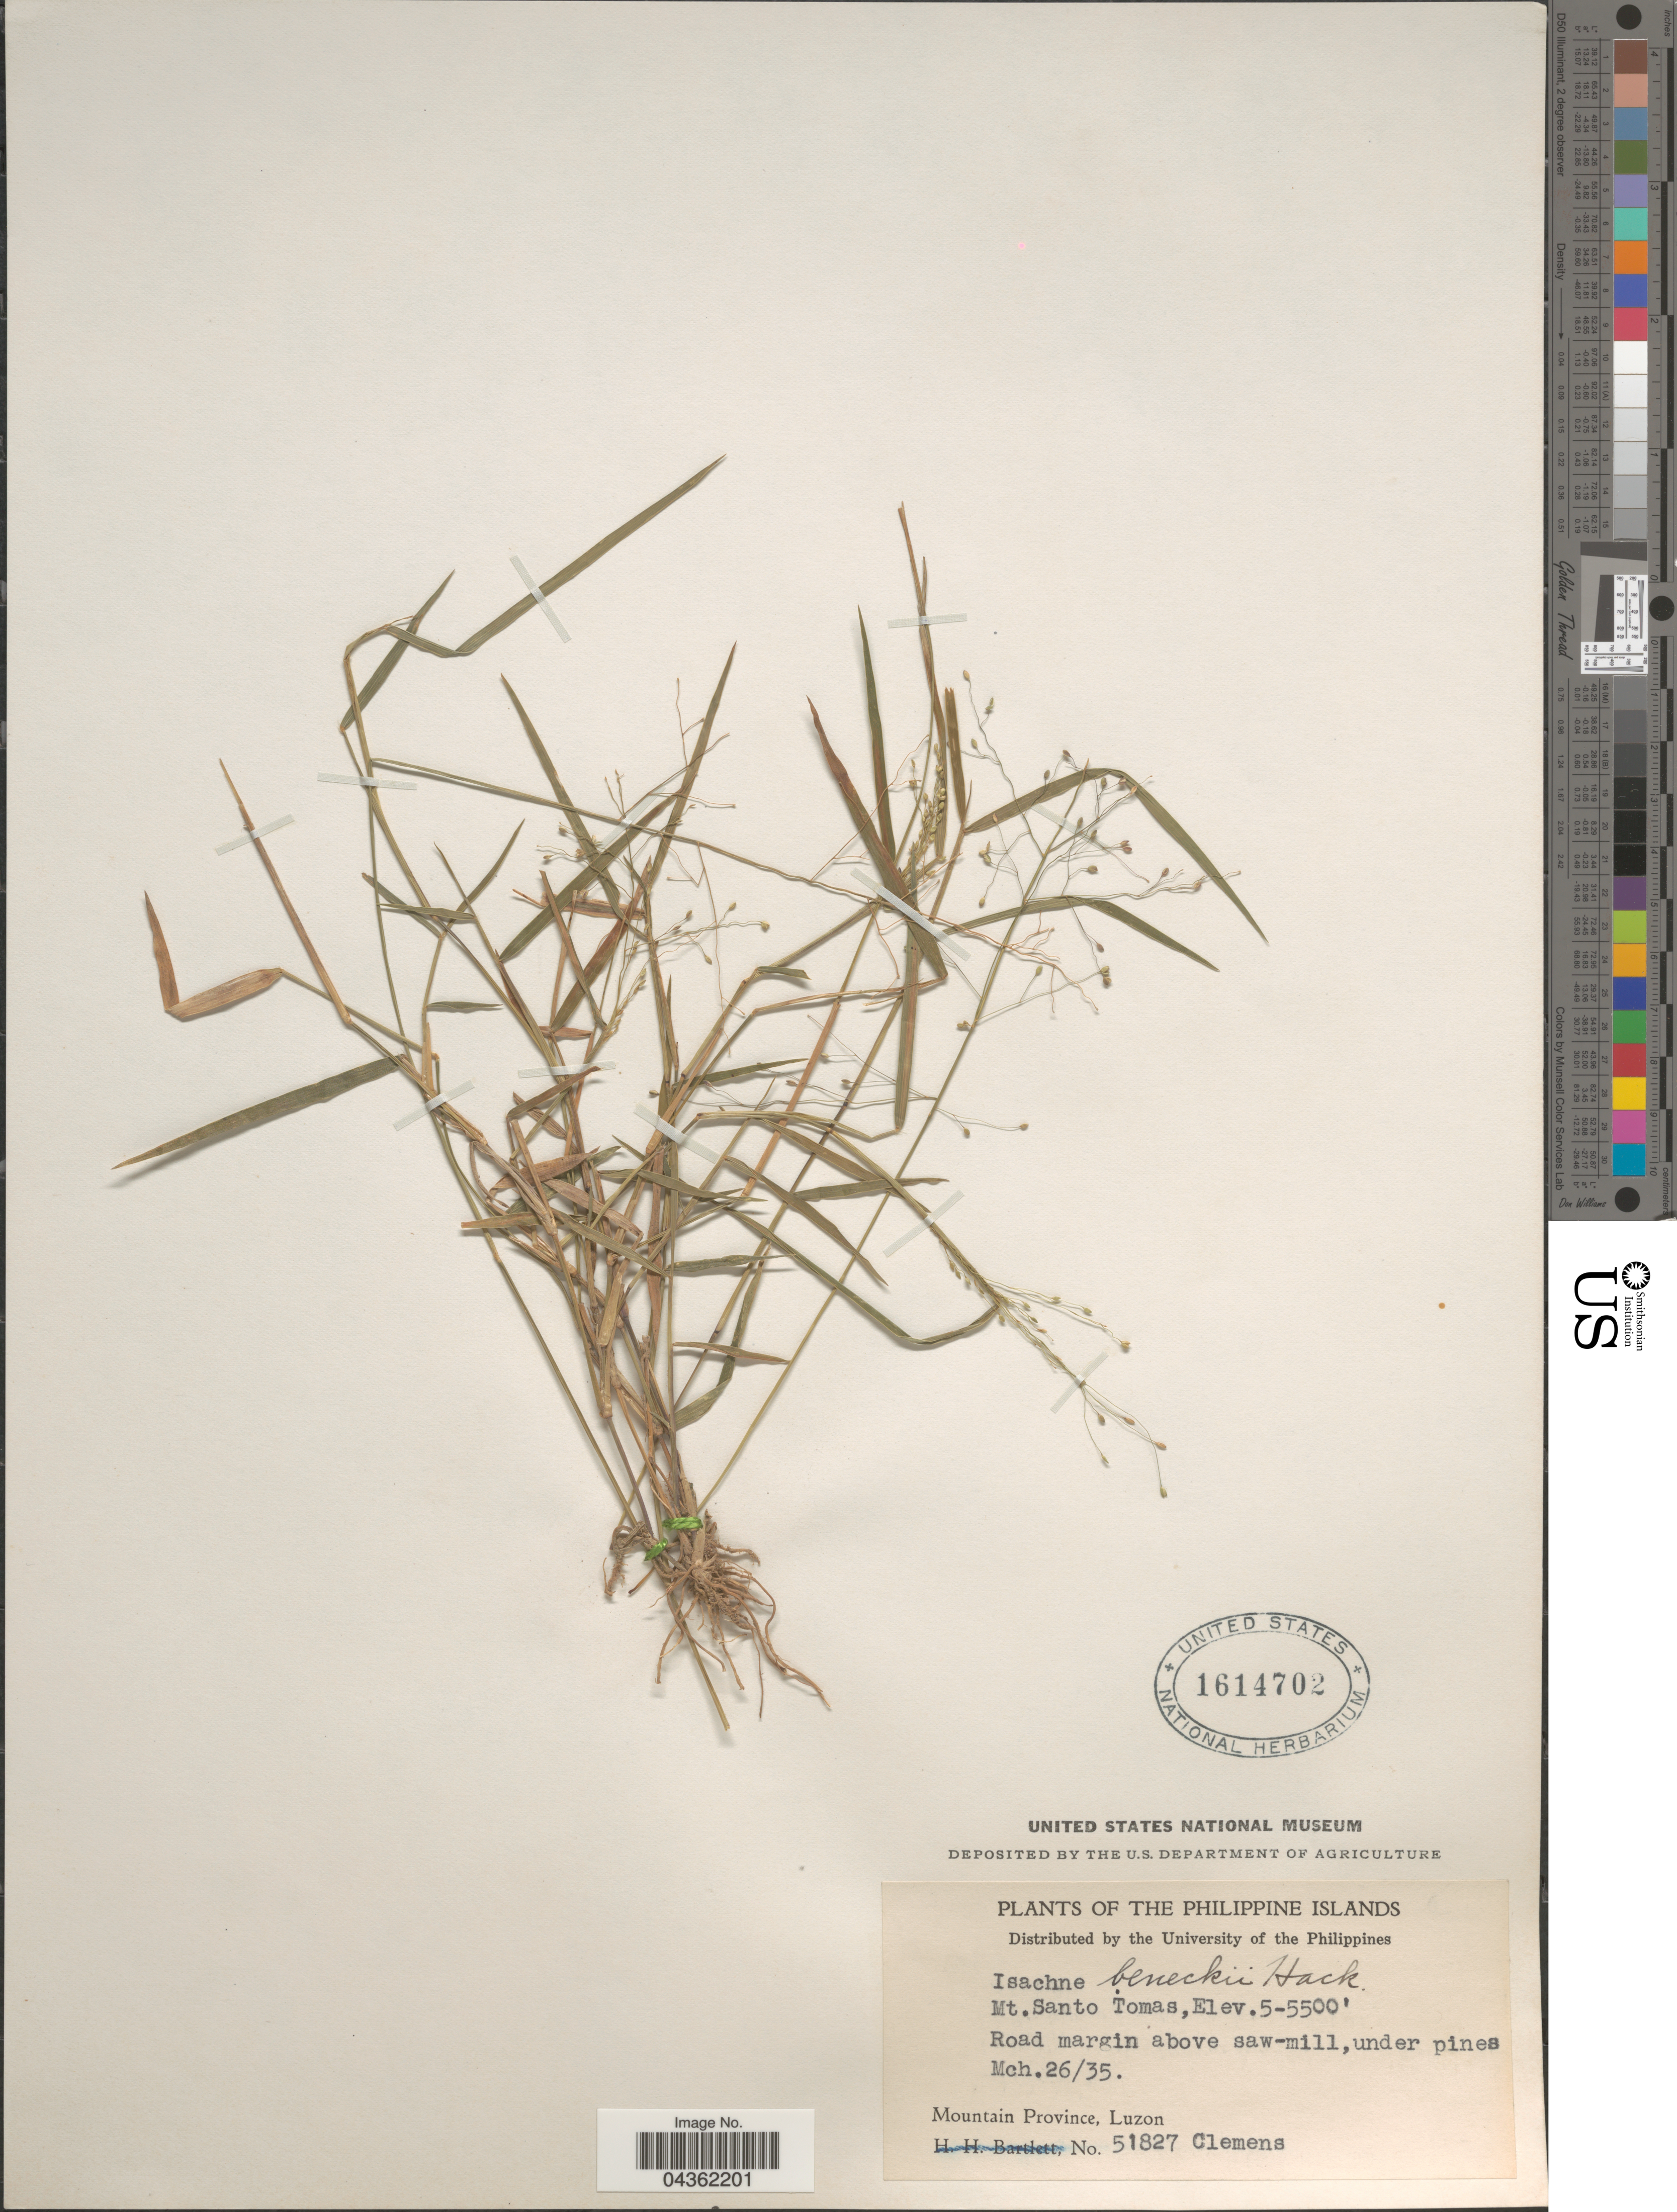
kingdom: Plantae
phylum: Tracheophyta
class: Liliopsida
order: Poales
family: Poaceae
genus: Isachne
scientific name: Isachne clarkei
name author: Hook. f.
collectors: -. Clemens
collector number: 51827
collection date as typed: Transcribed d/m/y: 26/3/35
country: Philippines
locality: Philippine Islands. Mt. Santo Tomas, Road margin above saw-mill, under pines. Mountain Province, Luzon.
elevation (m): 1524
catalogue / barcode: US 1614702